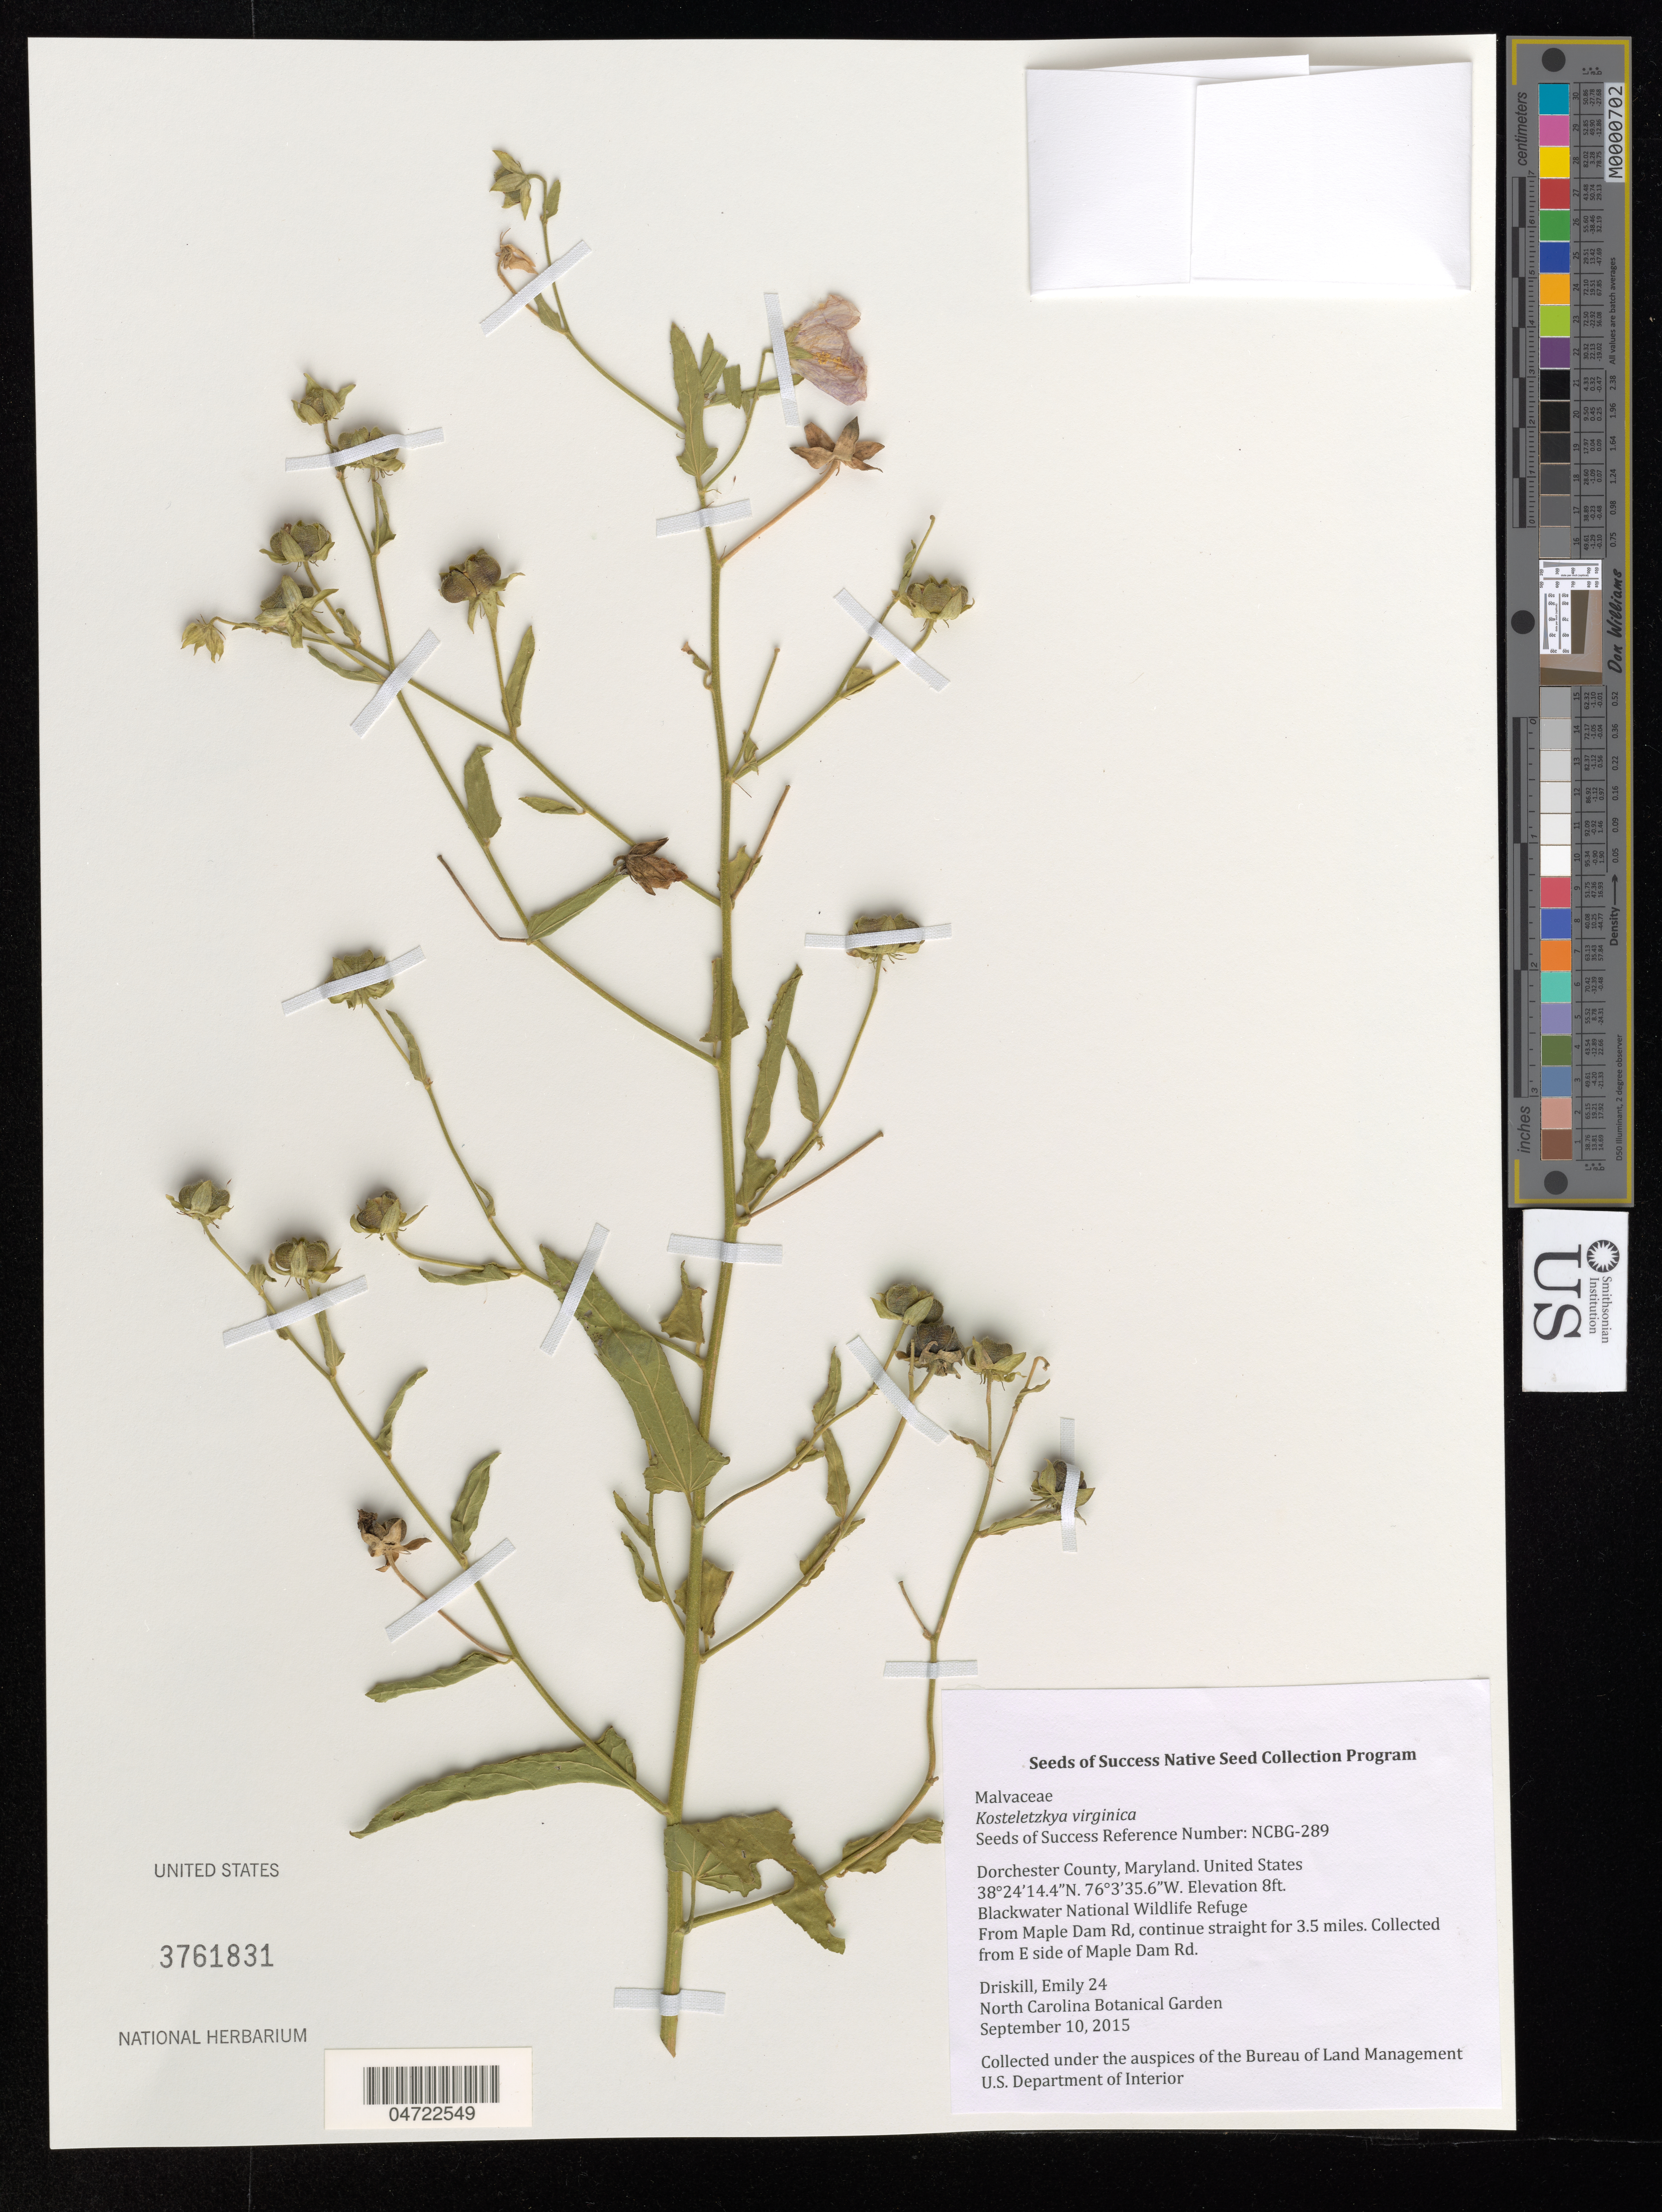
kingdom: Plantae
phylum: Tracheophyta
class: Magnoliopsida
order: Malvales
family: Malvaceae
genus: Kosteletzkya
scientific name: Kosteletzkya virginica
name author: (L.) C. Presl ex A. Gray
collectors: E. Driskill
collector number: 24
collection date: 2015-09-10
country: United States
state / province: Maryland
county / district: Dorchester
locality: Dorchester County. Blackwater National Wildlife Refuge. From Maple Dam Rd, continue straight for 3.5 mile.s Collected from E side of Maple Dam Rd.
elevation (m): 2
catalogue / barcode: US 3761831